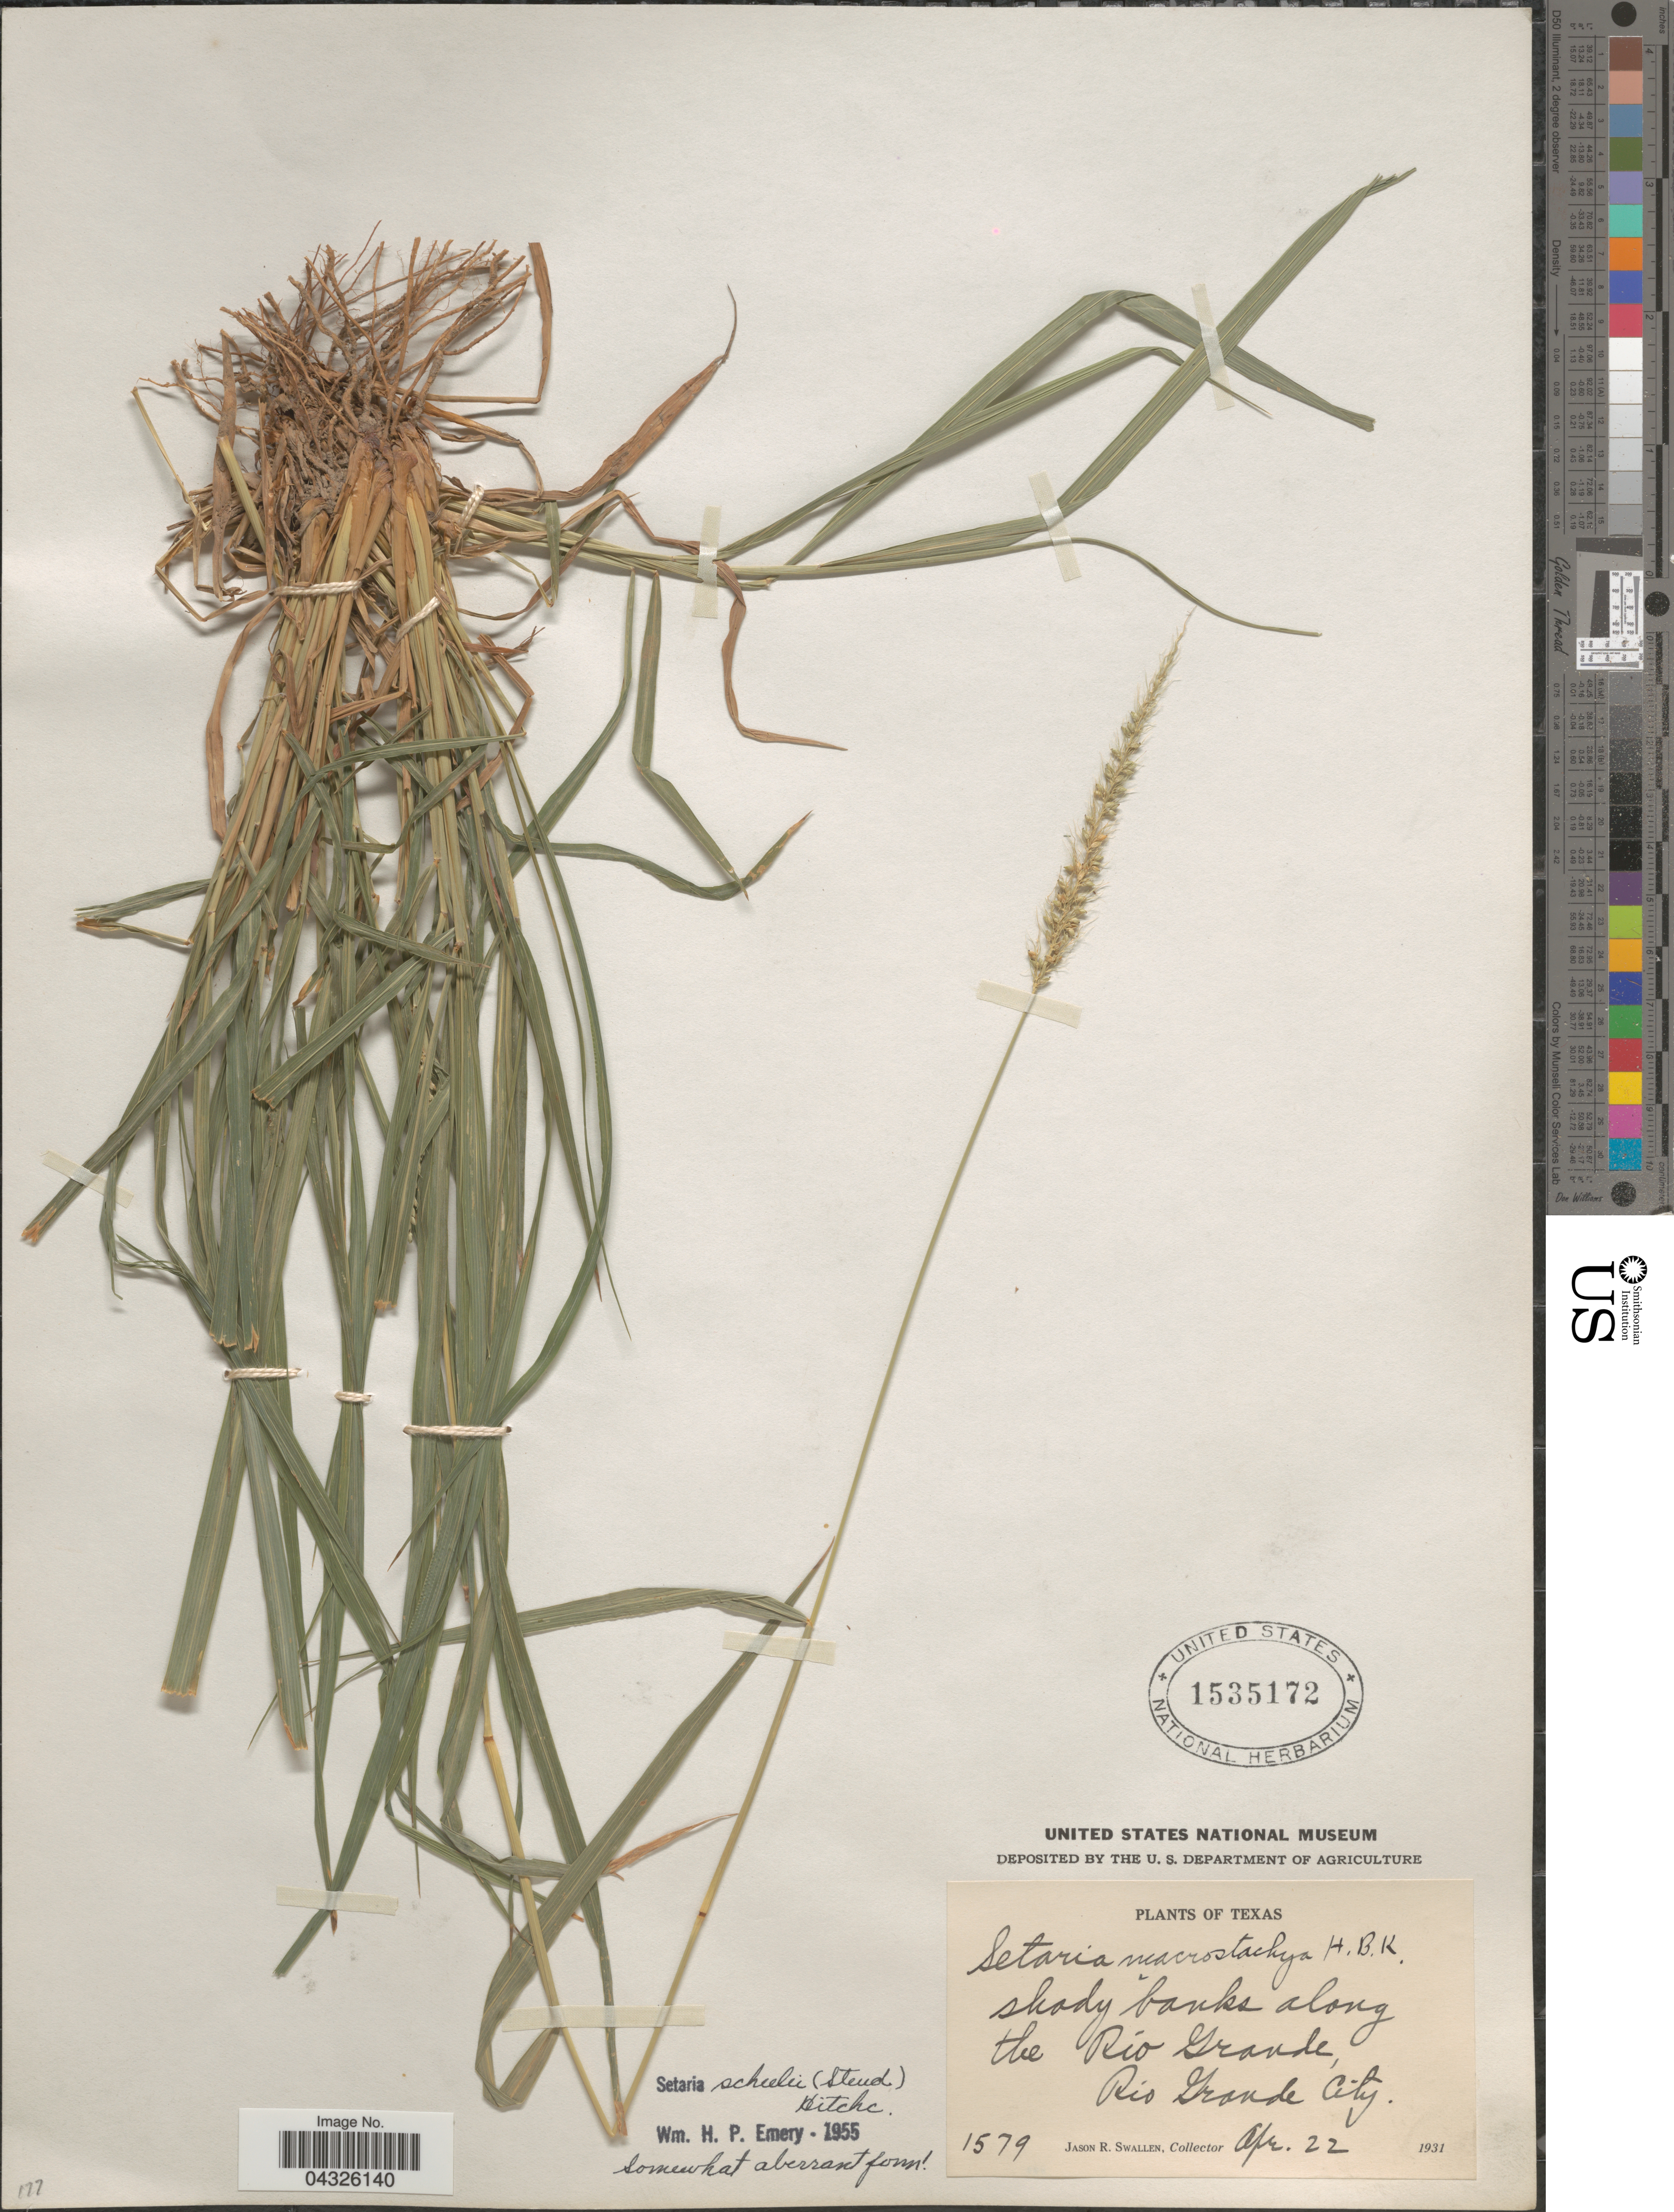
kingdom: Plantae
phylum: Tracheophyta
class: Liliopsida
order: Poales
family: Poaceae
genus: Setaria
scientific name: Setaria scheelei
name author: (Steud.) Hitchc.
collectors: J. R. Swallen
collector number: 1579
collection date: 1931-04-22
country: United States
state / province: Texas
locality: Shady banks along the Río Grande, Rio Grande City.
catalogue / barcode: US 1535172